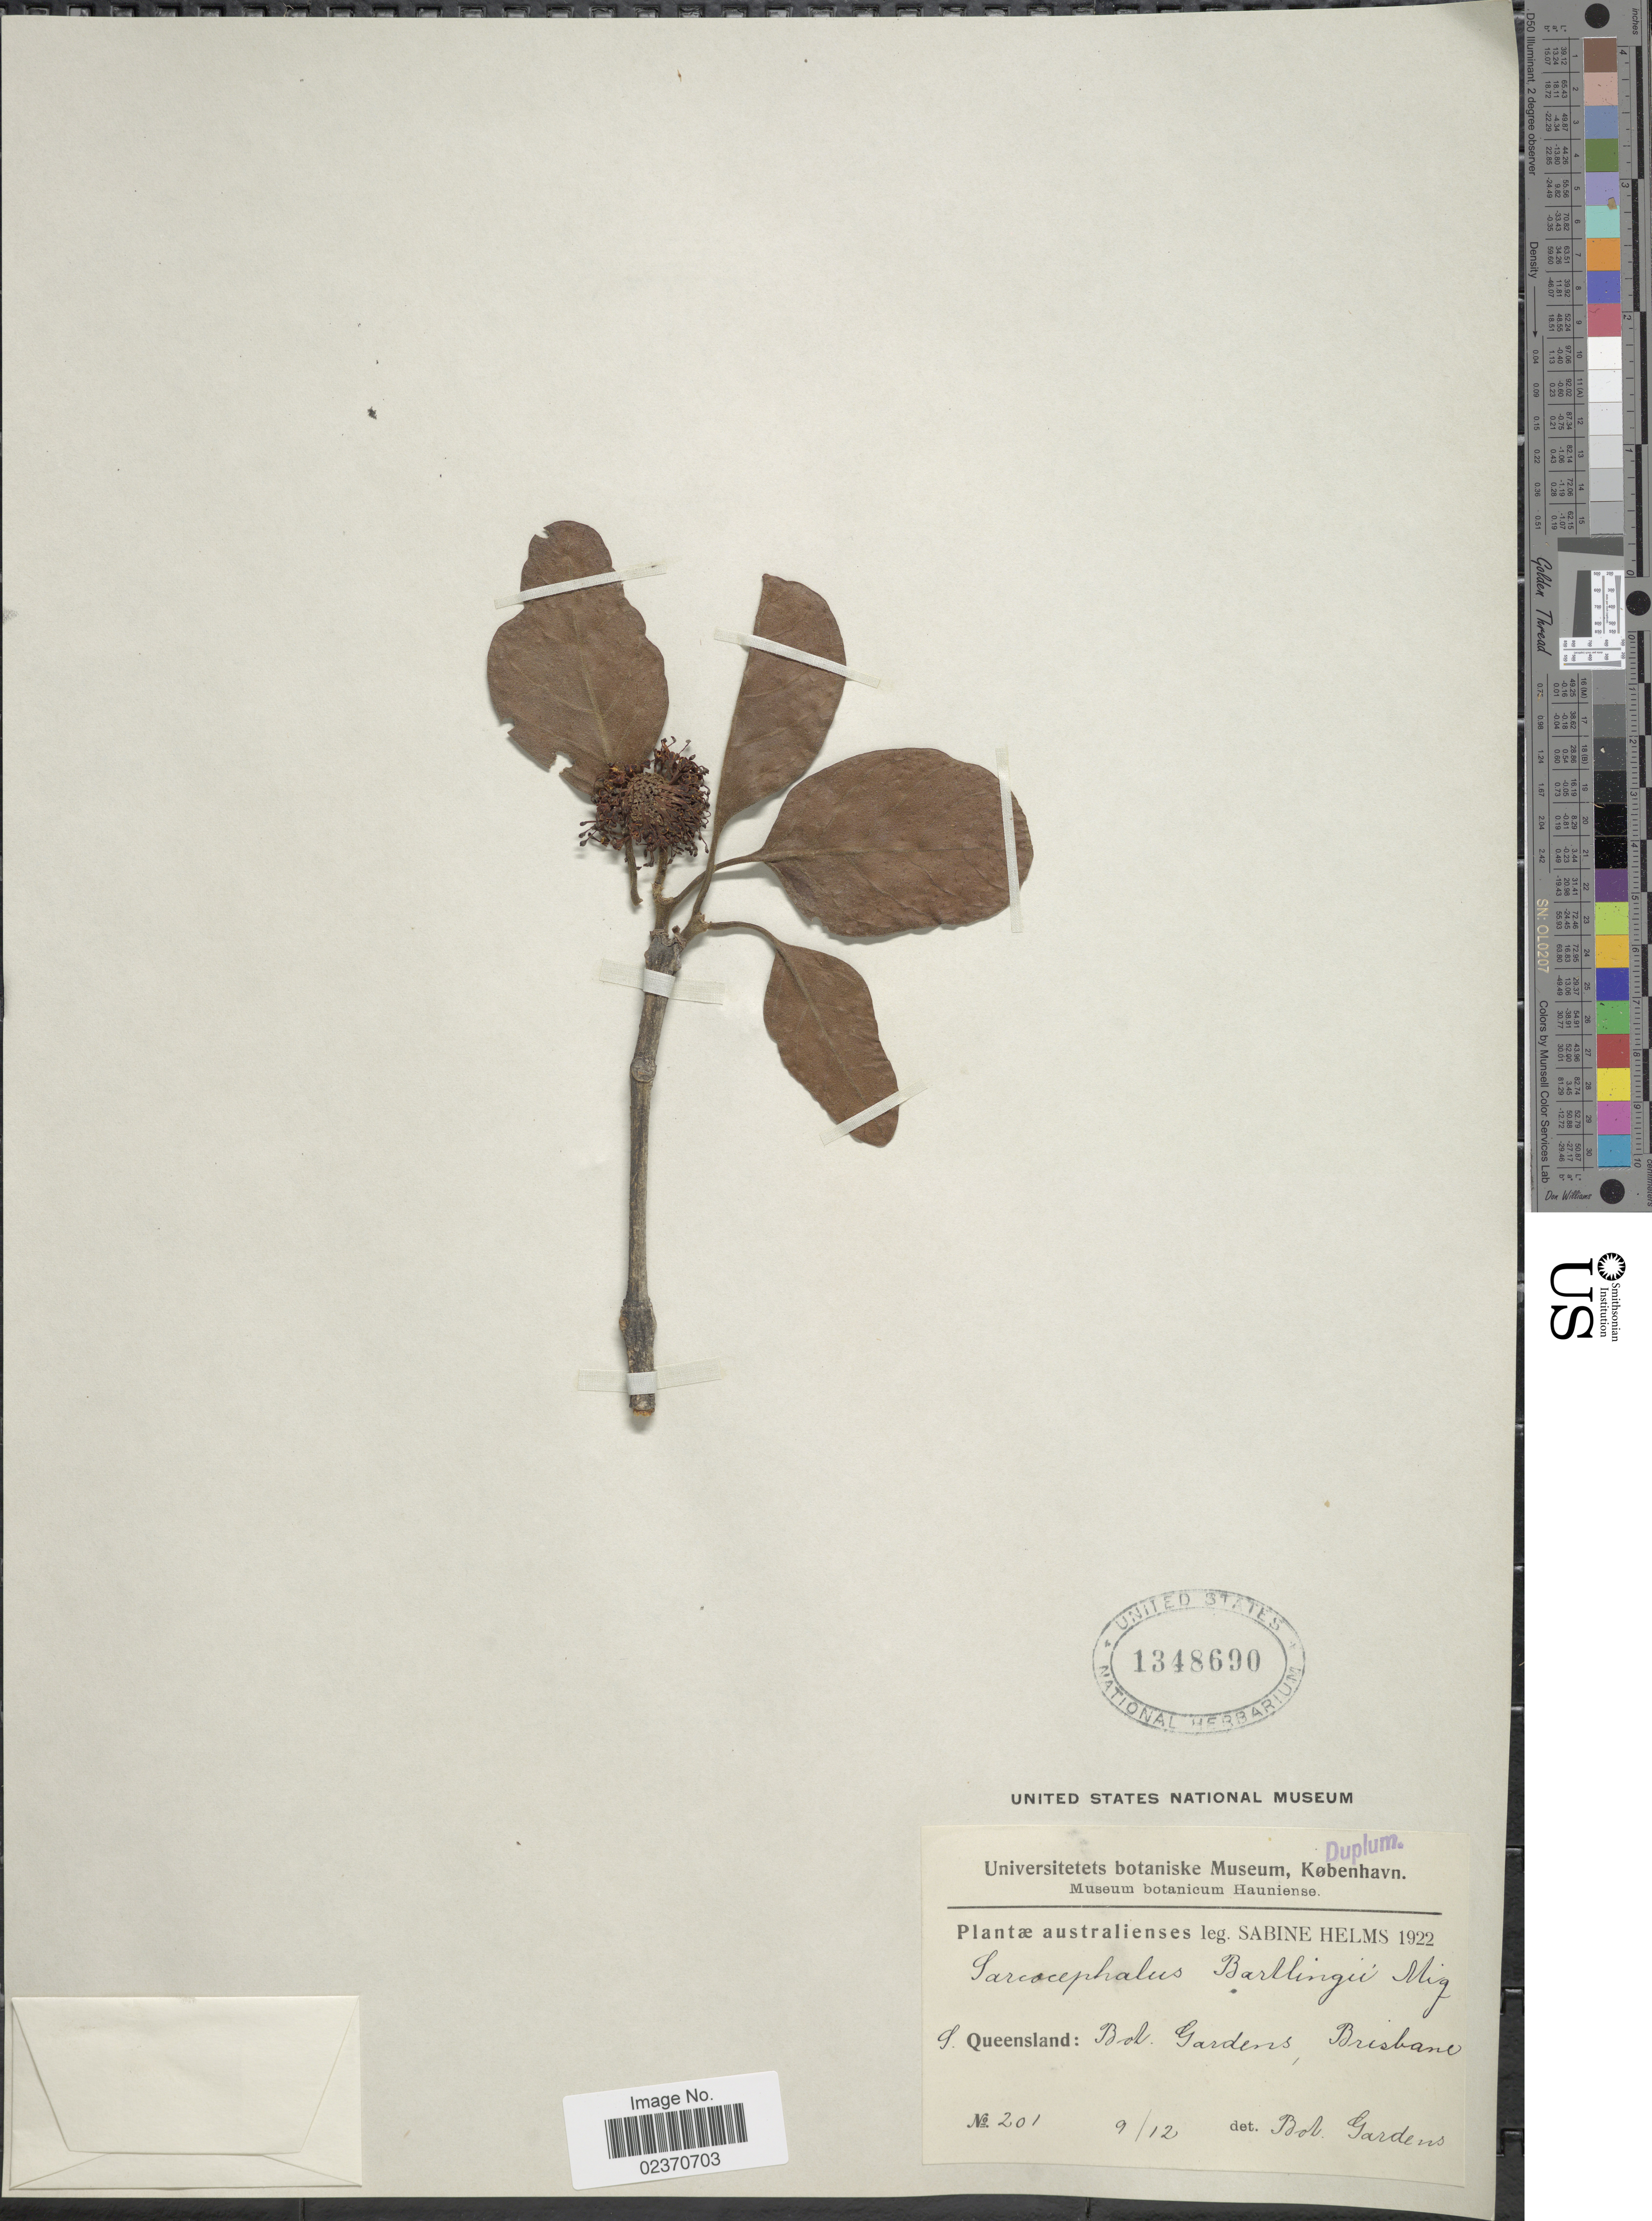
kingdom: Plantae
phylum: Tracheophyta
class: Magnoliopsida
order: Gentianales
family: Rubiaceae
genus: Nauclea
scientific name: Nauclea bartlingii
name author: DC.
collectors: S. Helms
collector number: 201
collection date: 1922-12-09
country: Australia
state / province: Queensland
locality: S. Queensland: Bot. Gardens, Brisbane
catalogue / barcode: US 1348690